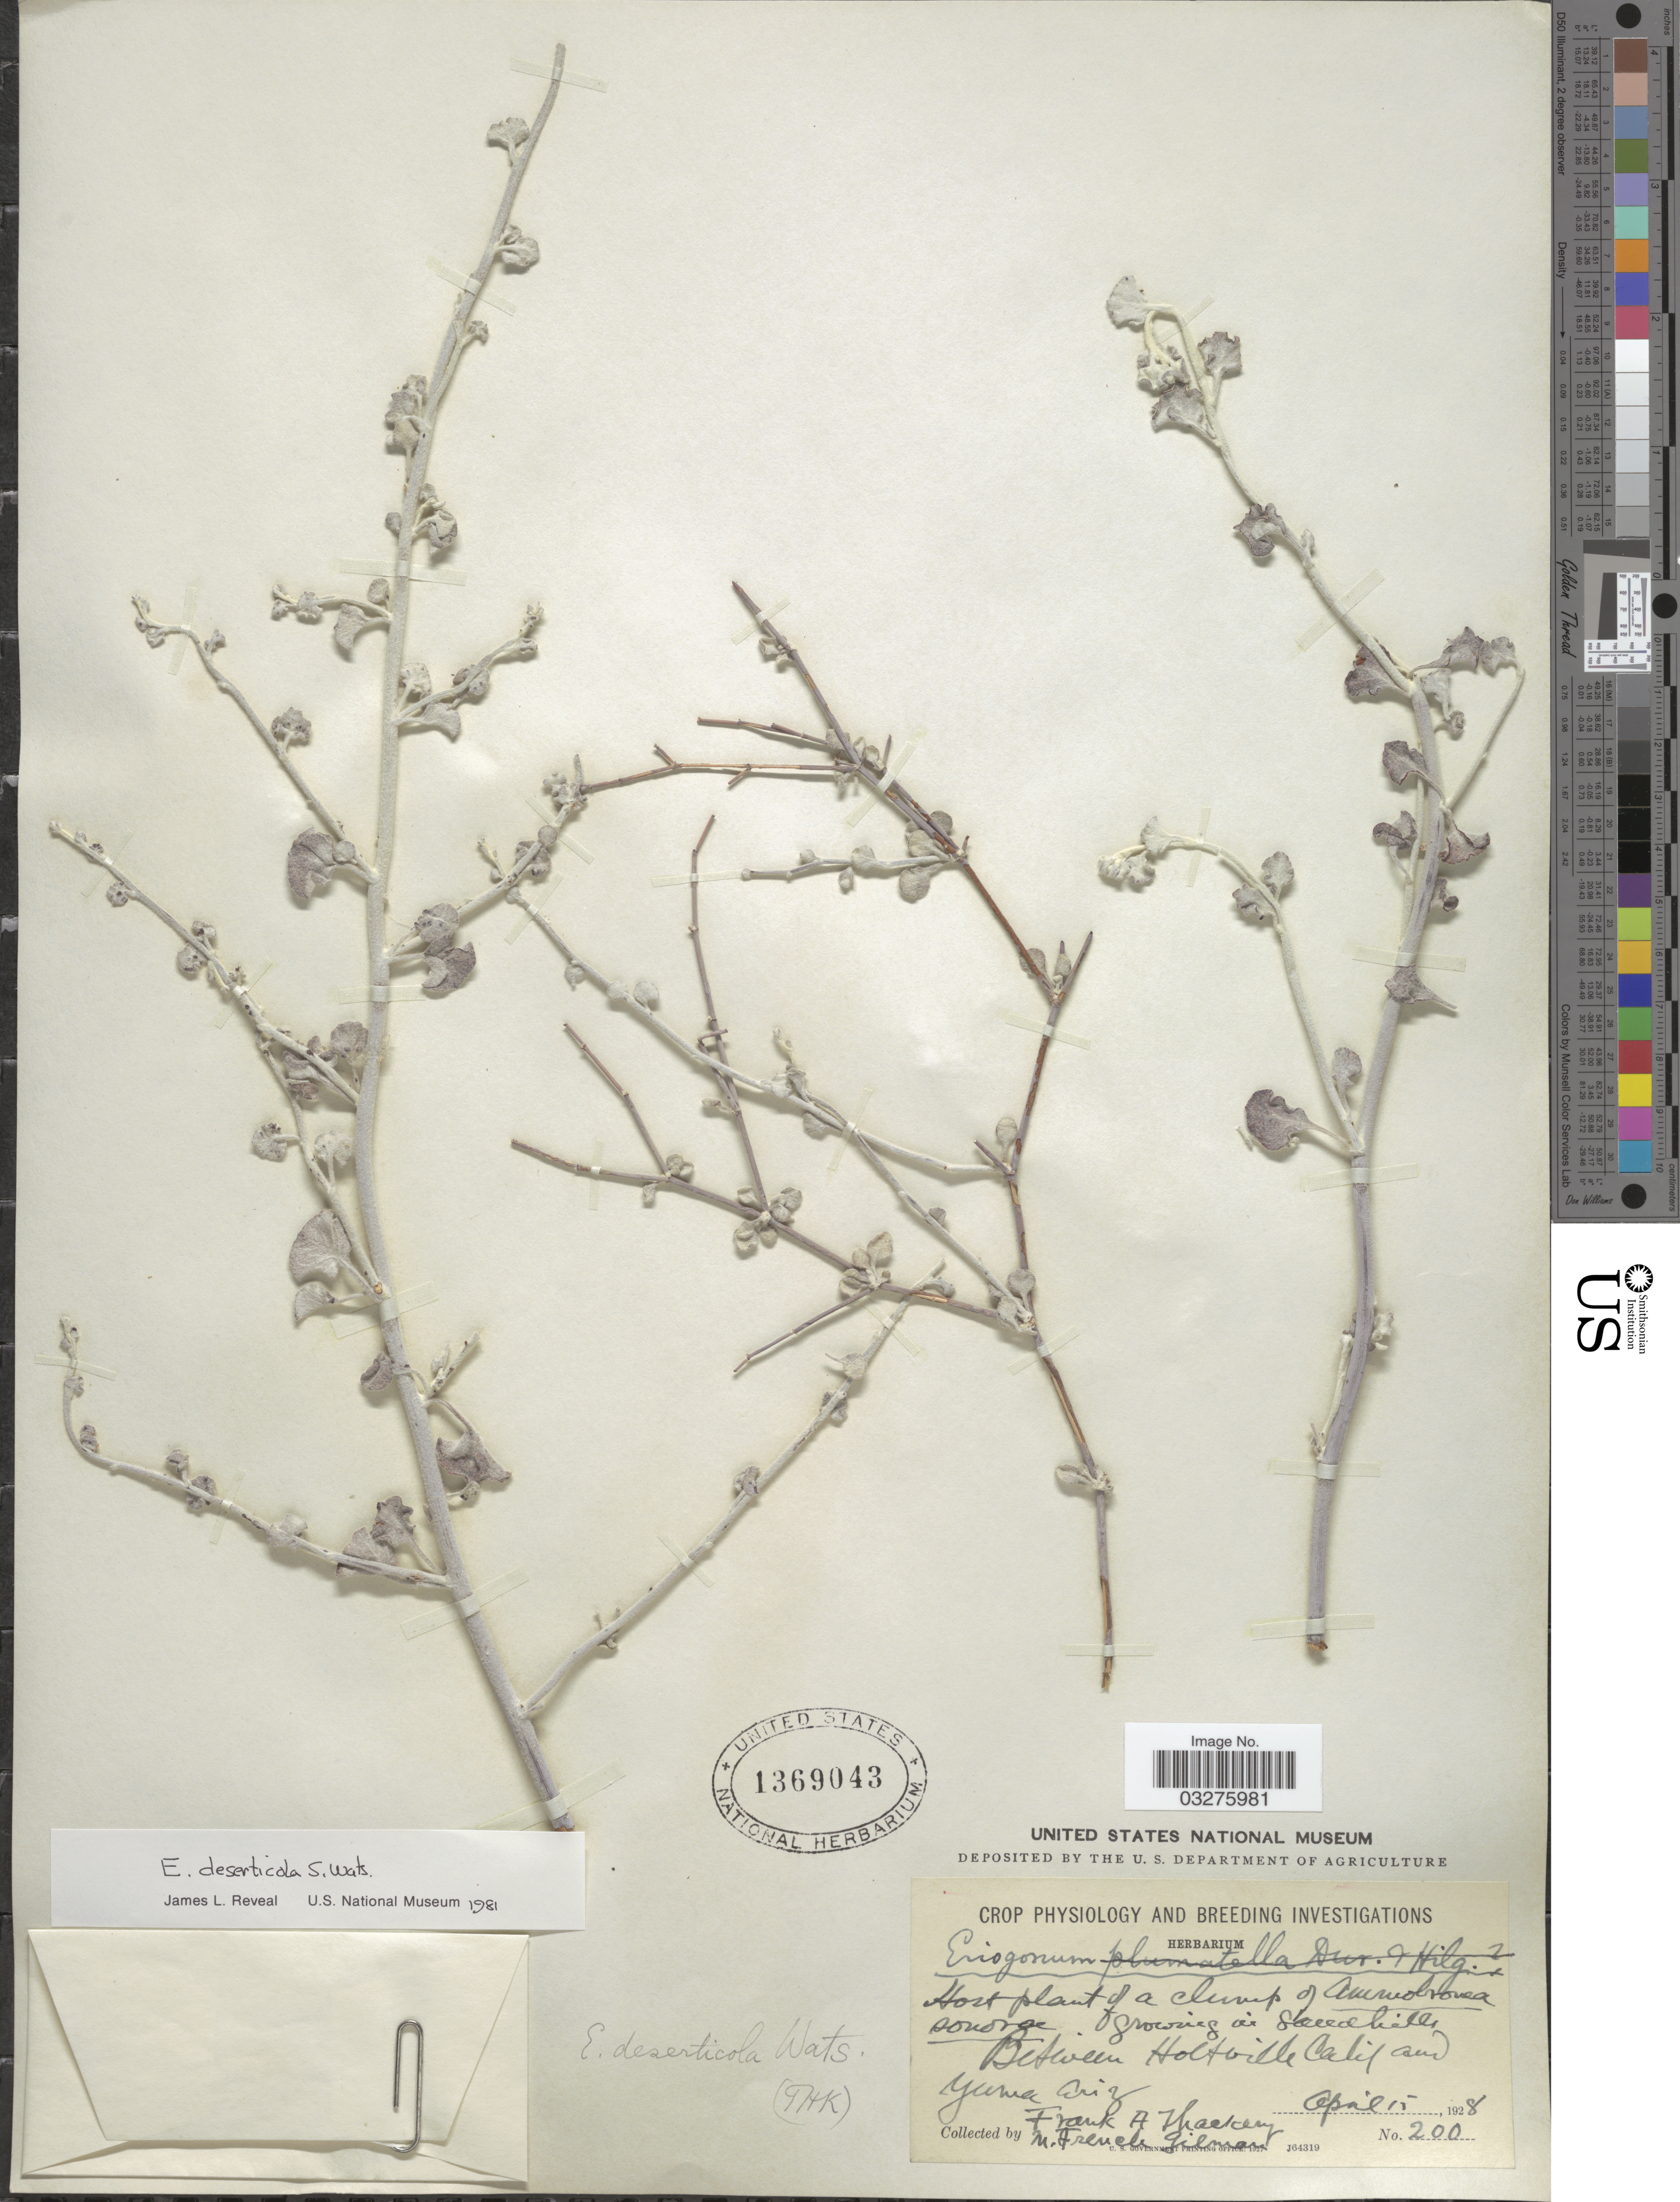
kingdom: Plantae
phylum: Tracheophyta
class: Magnoliopsida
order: Caryophyllales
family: Polygonaceae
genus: Eriogonum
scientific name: Eriogonum deserticola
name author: S. Watson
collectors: F. Thackery & M. F. Gilman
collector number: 200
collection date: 1928-04-15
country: United States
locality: Between Holtville Calif and Yuma Ariz.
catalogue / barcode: US 1369043